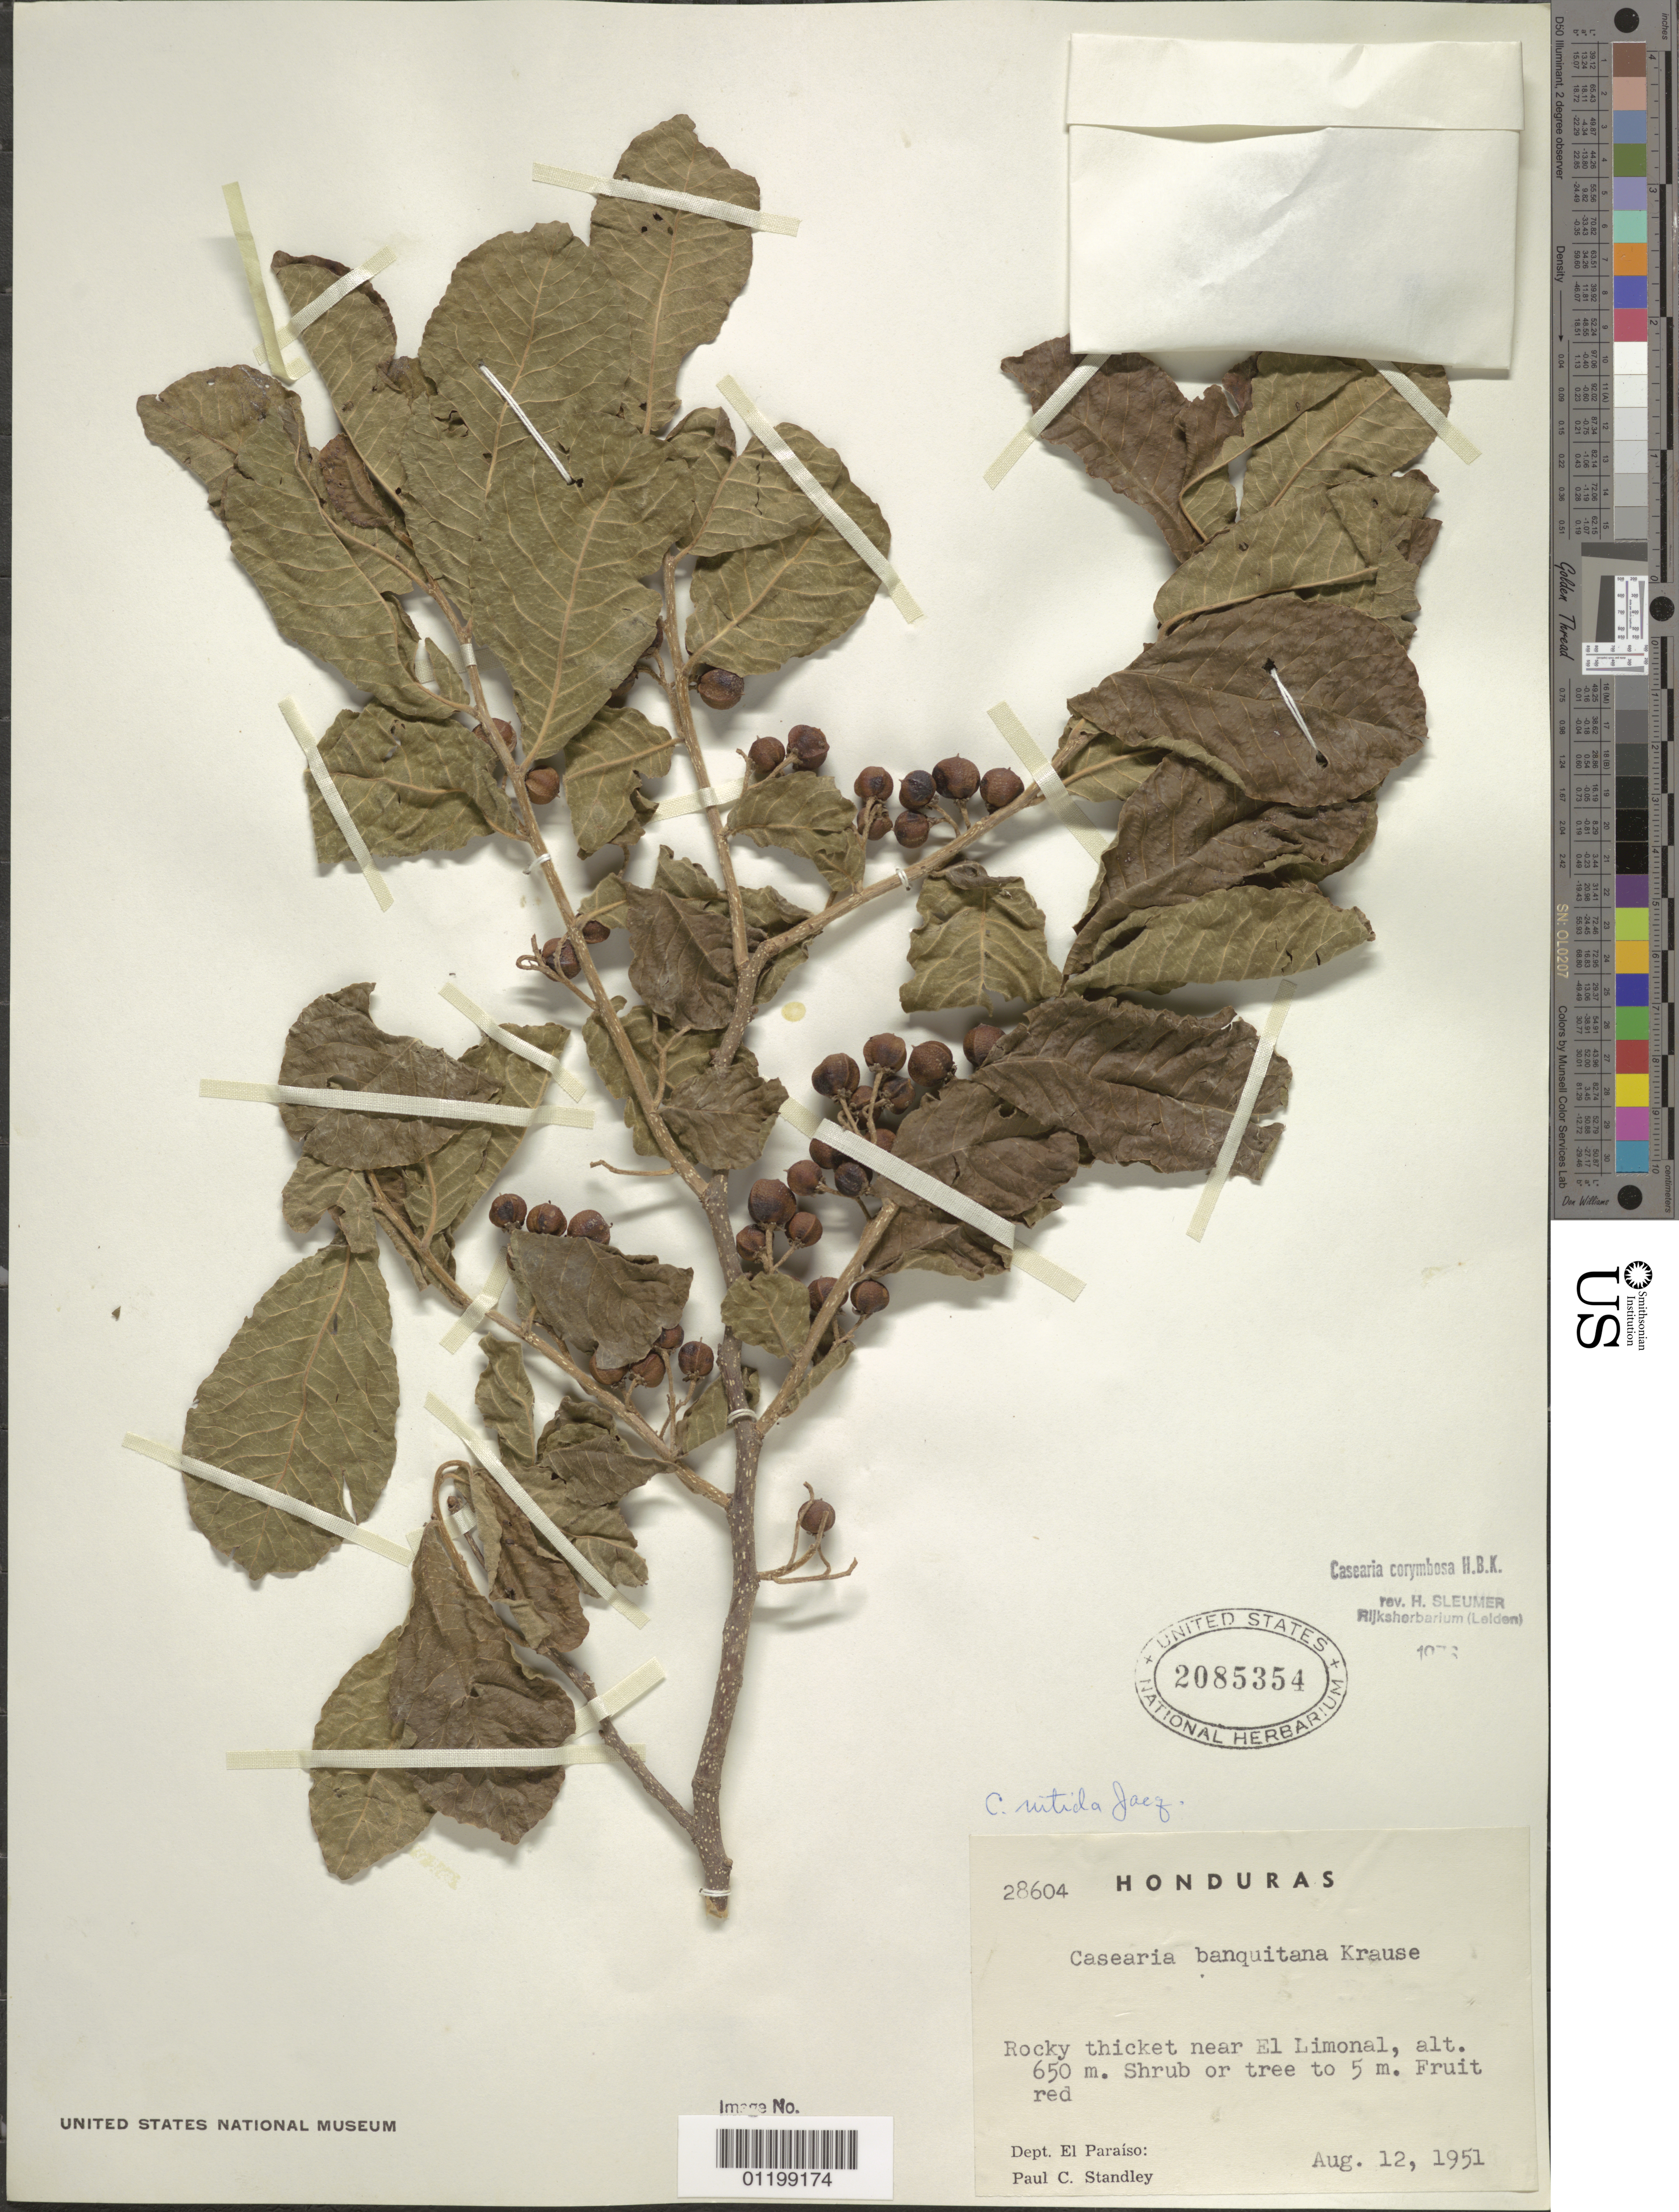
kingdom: Plantae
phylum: Tracheophyta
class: Magnoliopsida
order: Malpighiales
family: Salicaceae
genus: Casearia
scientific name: Casearia corymbosa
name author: Kunth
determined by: Sleumer, H. O.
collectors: P. C. Standley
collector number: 28604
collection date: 1851-08-12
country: Honduras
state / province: El Paraíso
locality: near El Limonal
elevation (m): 650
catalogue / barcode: US 2085354